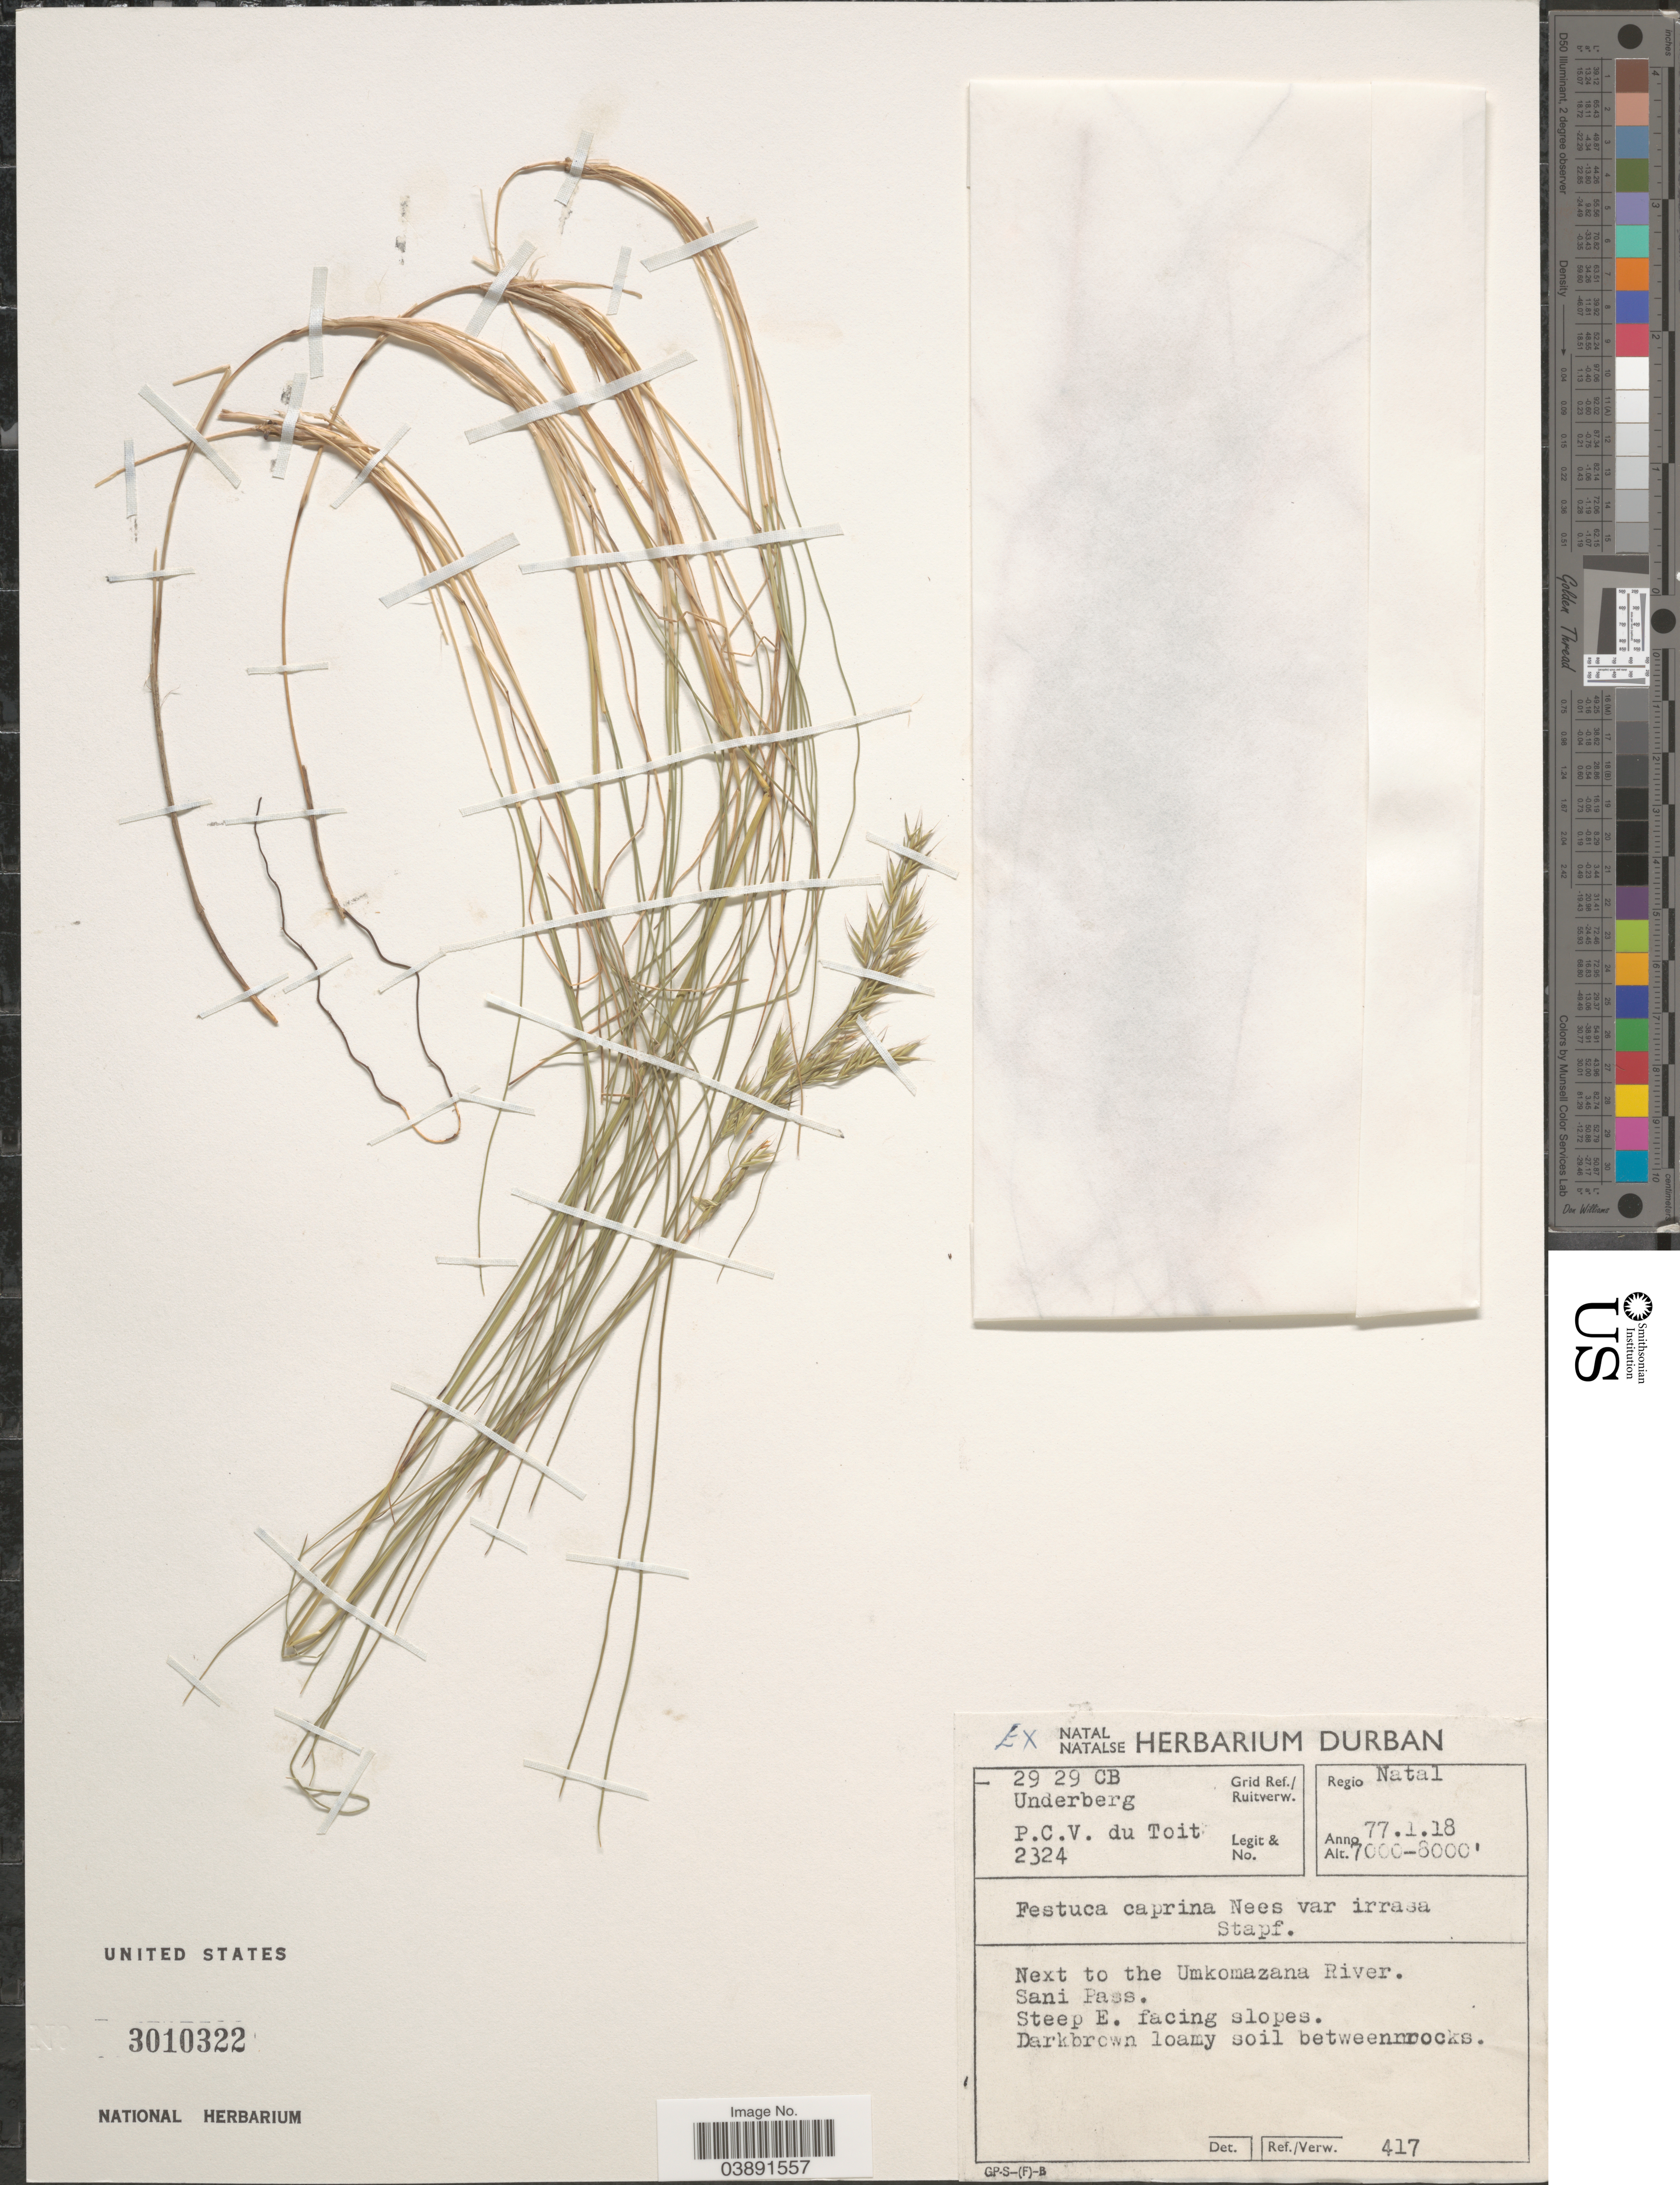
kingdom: Plantae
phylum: Tracheophyta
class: Liliopsida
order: Poales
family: Poaceae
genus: Festuca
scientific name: Festuca caprina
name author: Nees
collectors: P. Du Toit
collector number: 2324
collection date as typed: Transcribed d/m/y: 18/1/77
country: South Africa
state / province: KwaZulu-Natal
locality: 29 29 CB Underberg Grid Ref./Ruitverw. Regio Natal. Next to the Umkomazana River. Sani Pass. Steep E. facing slopes.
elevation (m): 2134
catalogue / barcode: US 3010322